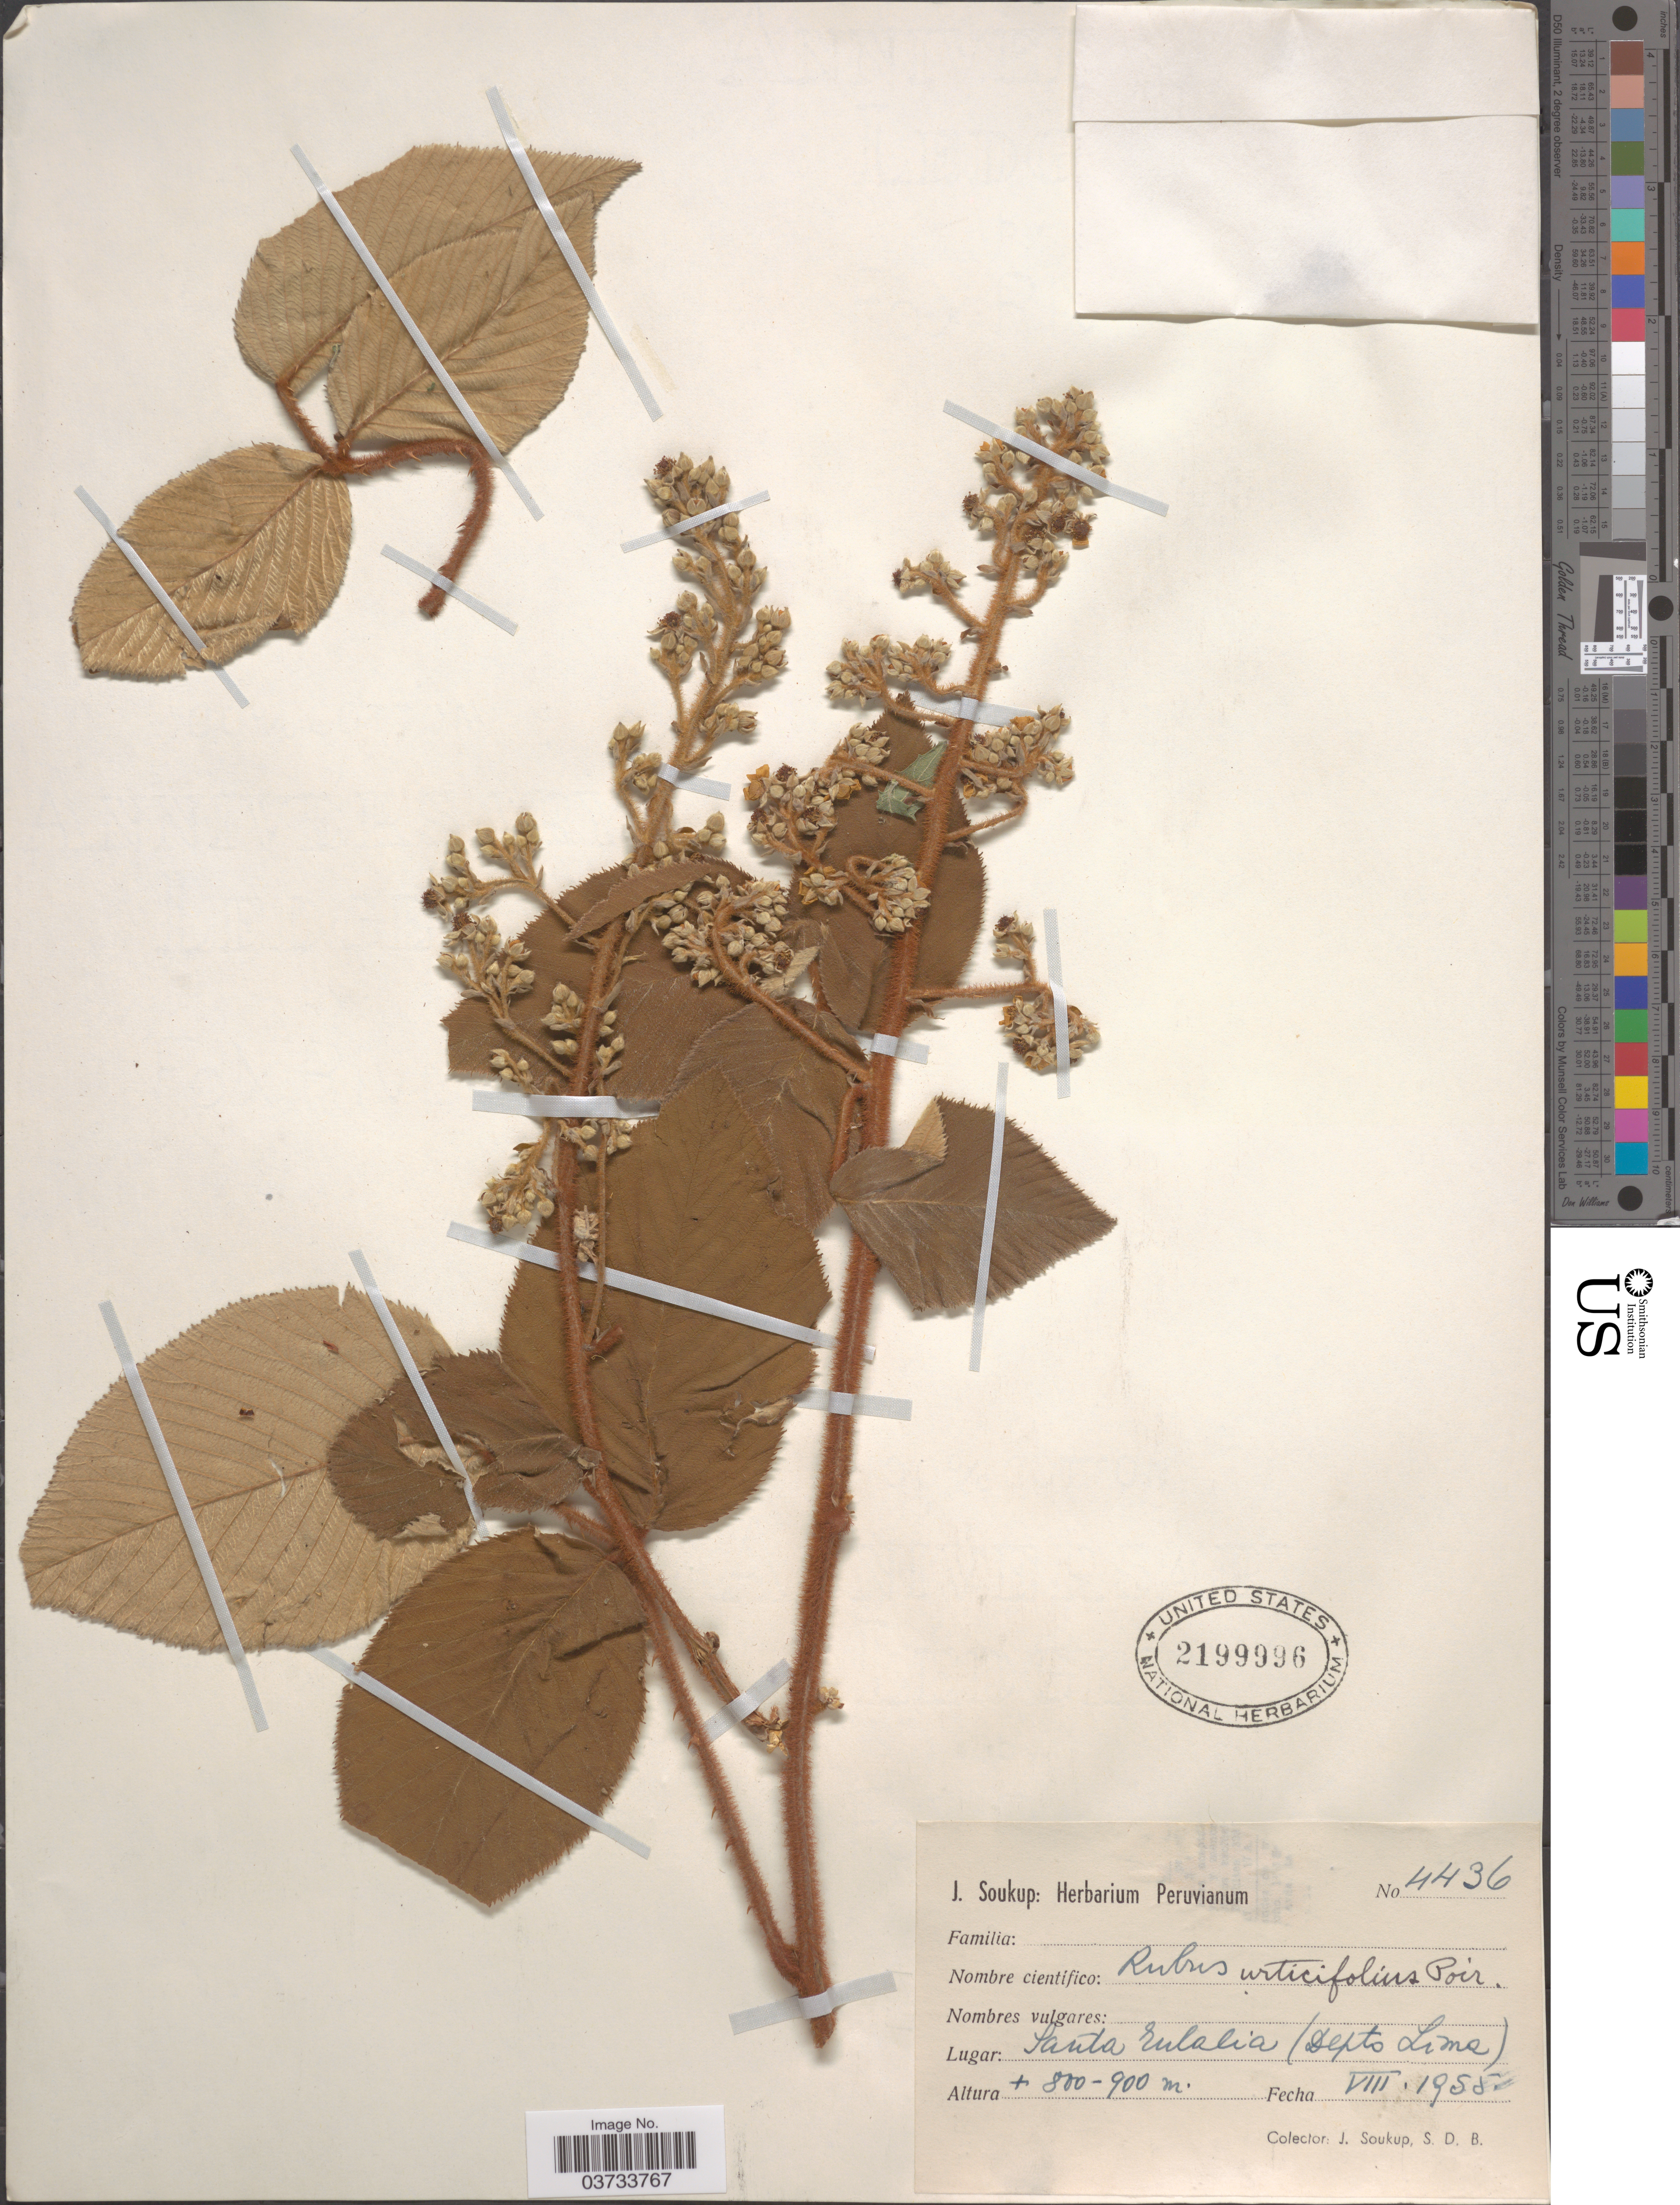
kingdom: Plantae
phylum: Tracheophyta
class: Magnoliopsida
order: Rosales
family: Rosaceae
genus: Rubus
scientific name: Rubus urticifolius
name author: Poir.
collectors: J. Soukup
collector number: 4436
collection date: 1958-08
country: Peru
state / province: Lima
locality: Santa Eulalia (Depto Lima).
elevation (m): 800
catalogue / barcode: US 2199996